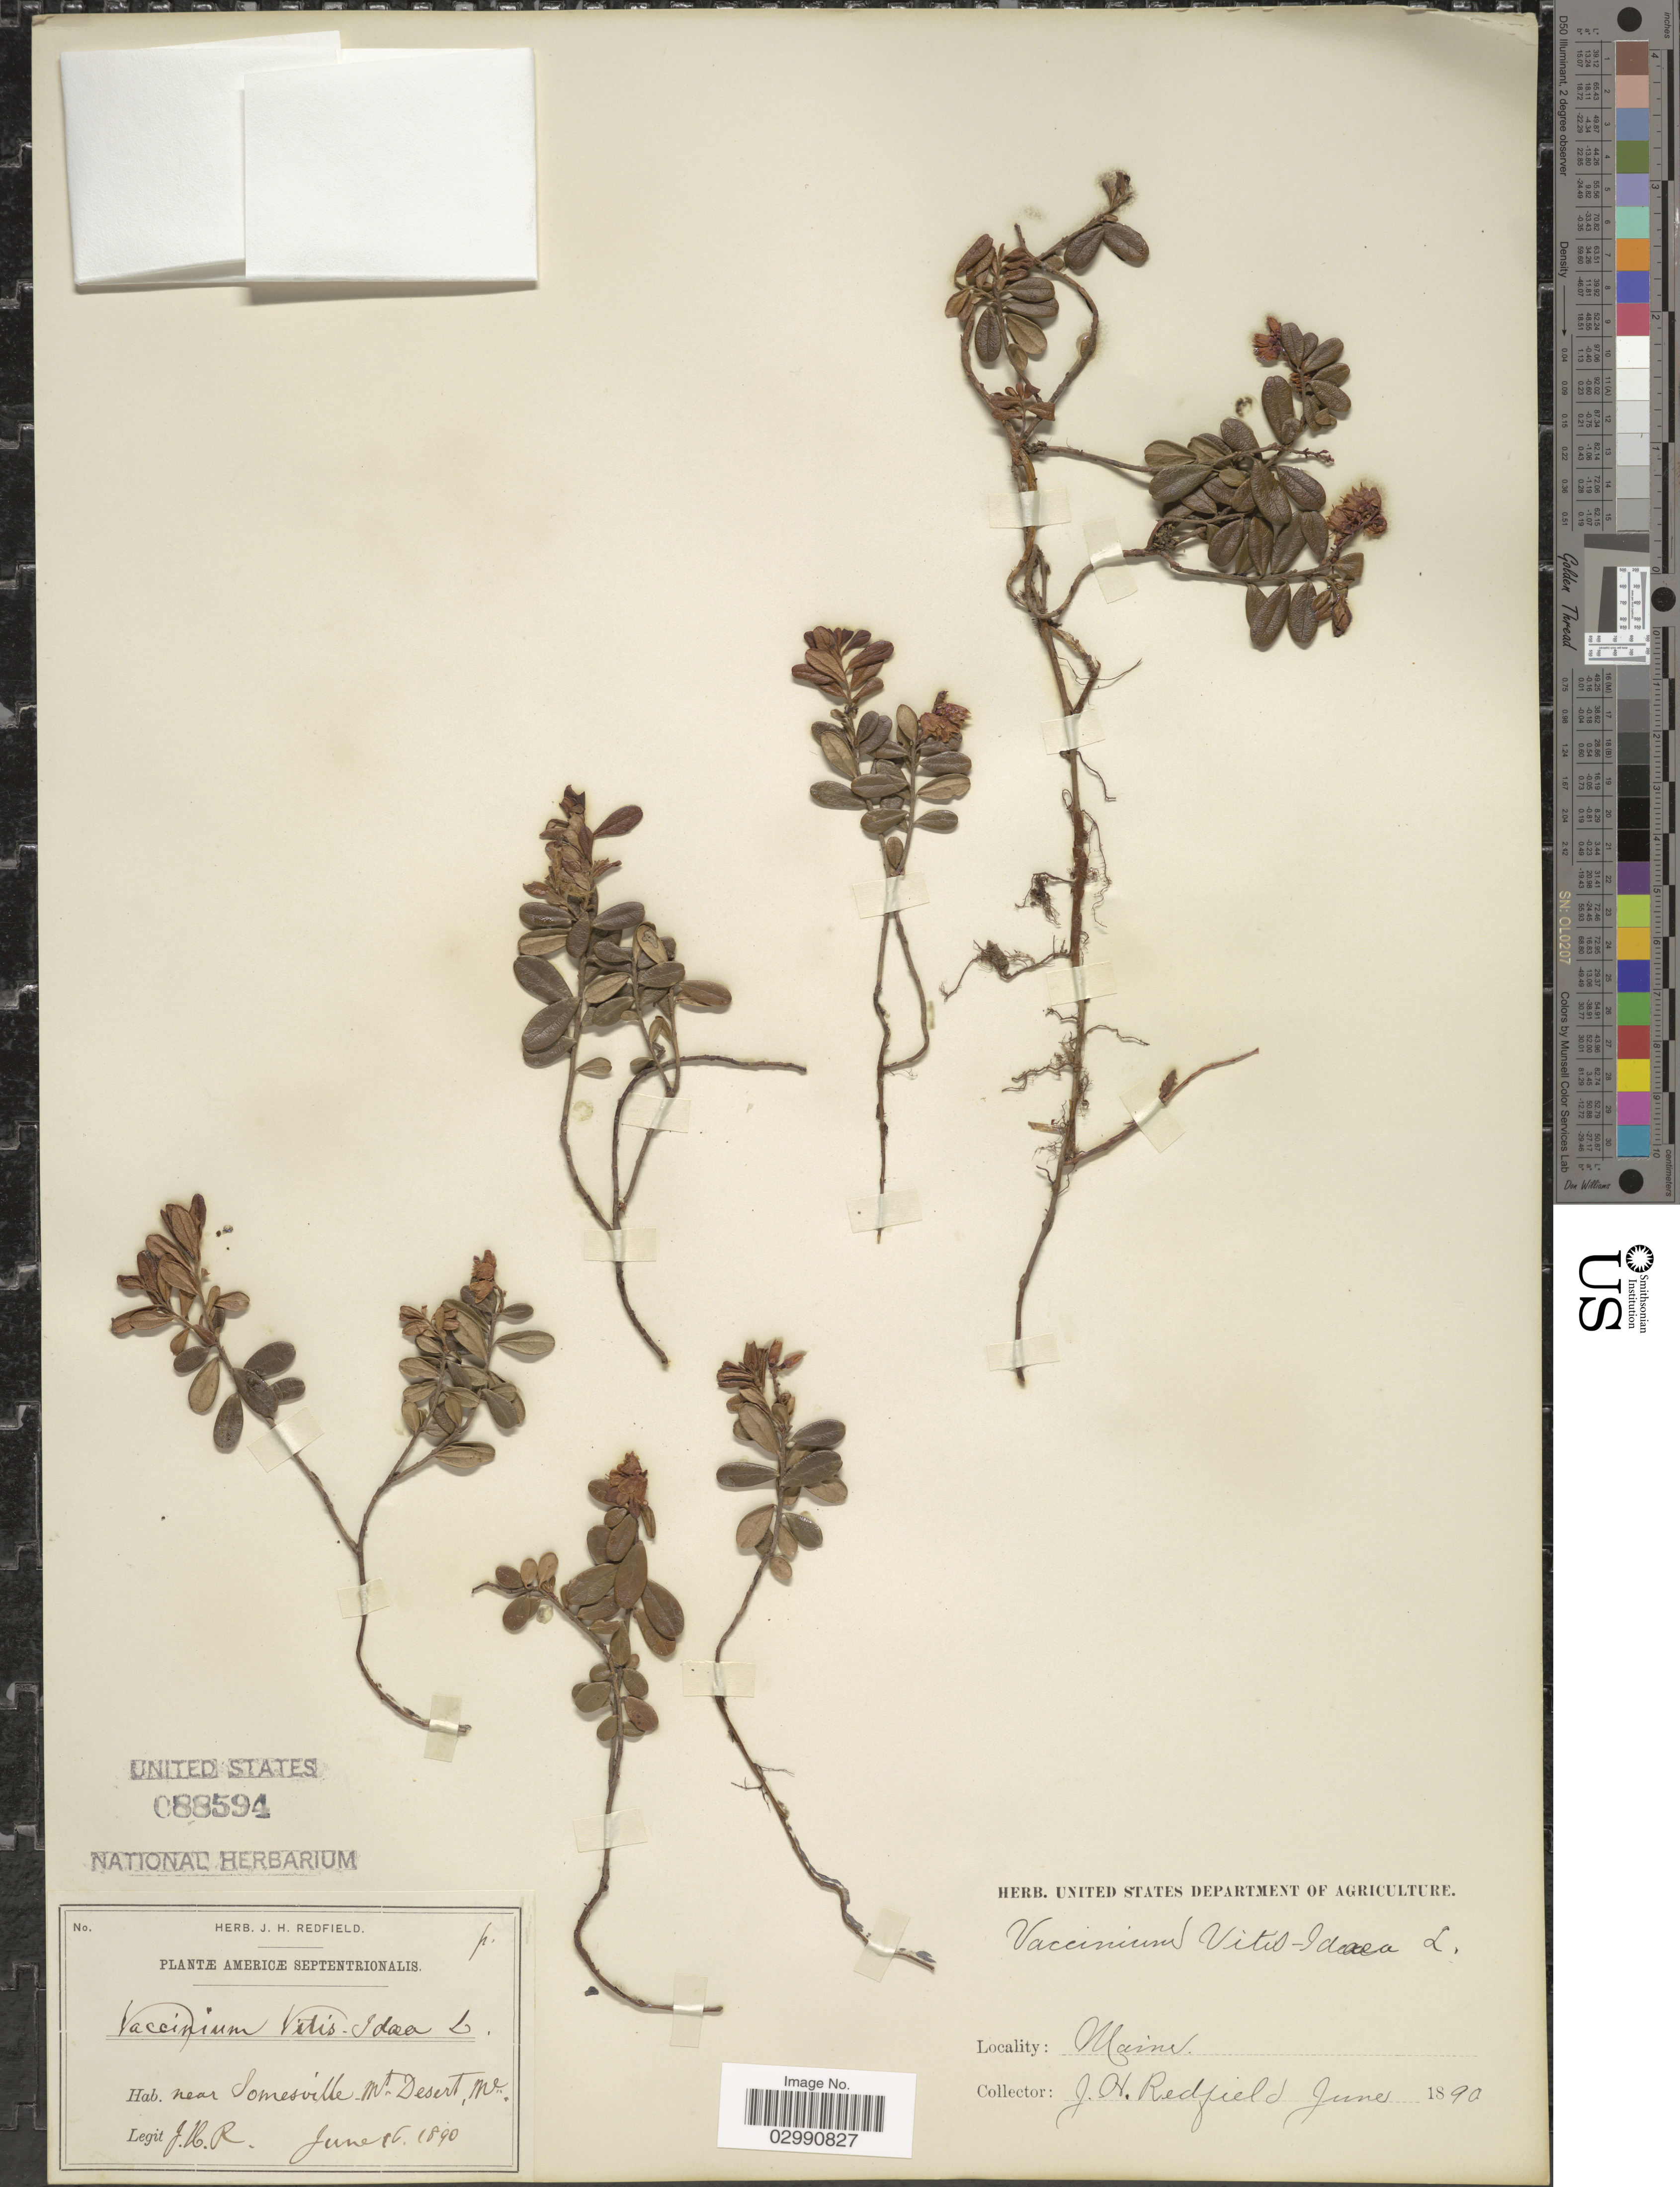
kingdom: Plantae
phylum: Tracheophyta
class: Magnoliopsida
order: Ericales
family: Ericaceae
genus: Vaccinium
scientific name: Vaccinium vitis-idaea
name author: L.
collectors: J. Redfield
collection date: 1890-06-16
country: United States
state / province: Maine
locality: Near Somesville Mt. Desert.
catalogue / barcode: US 88594